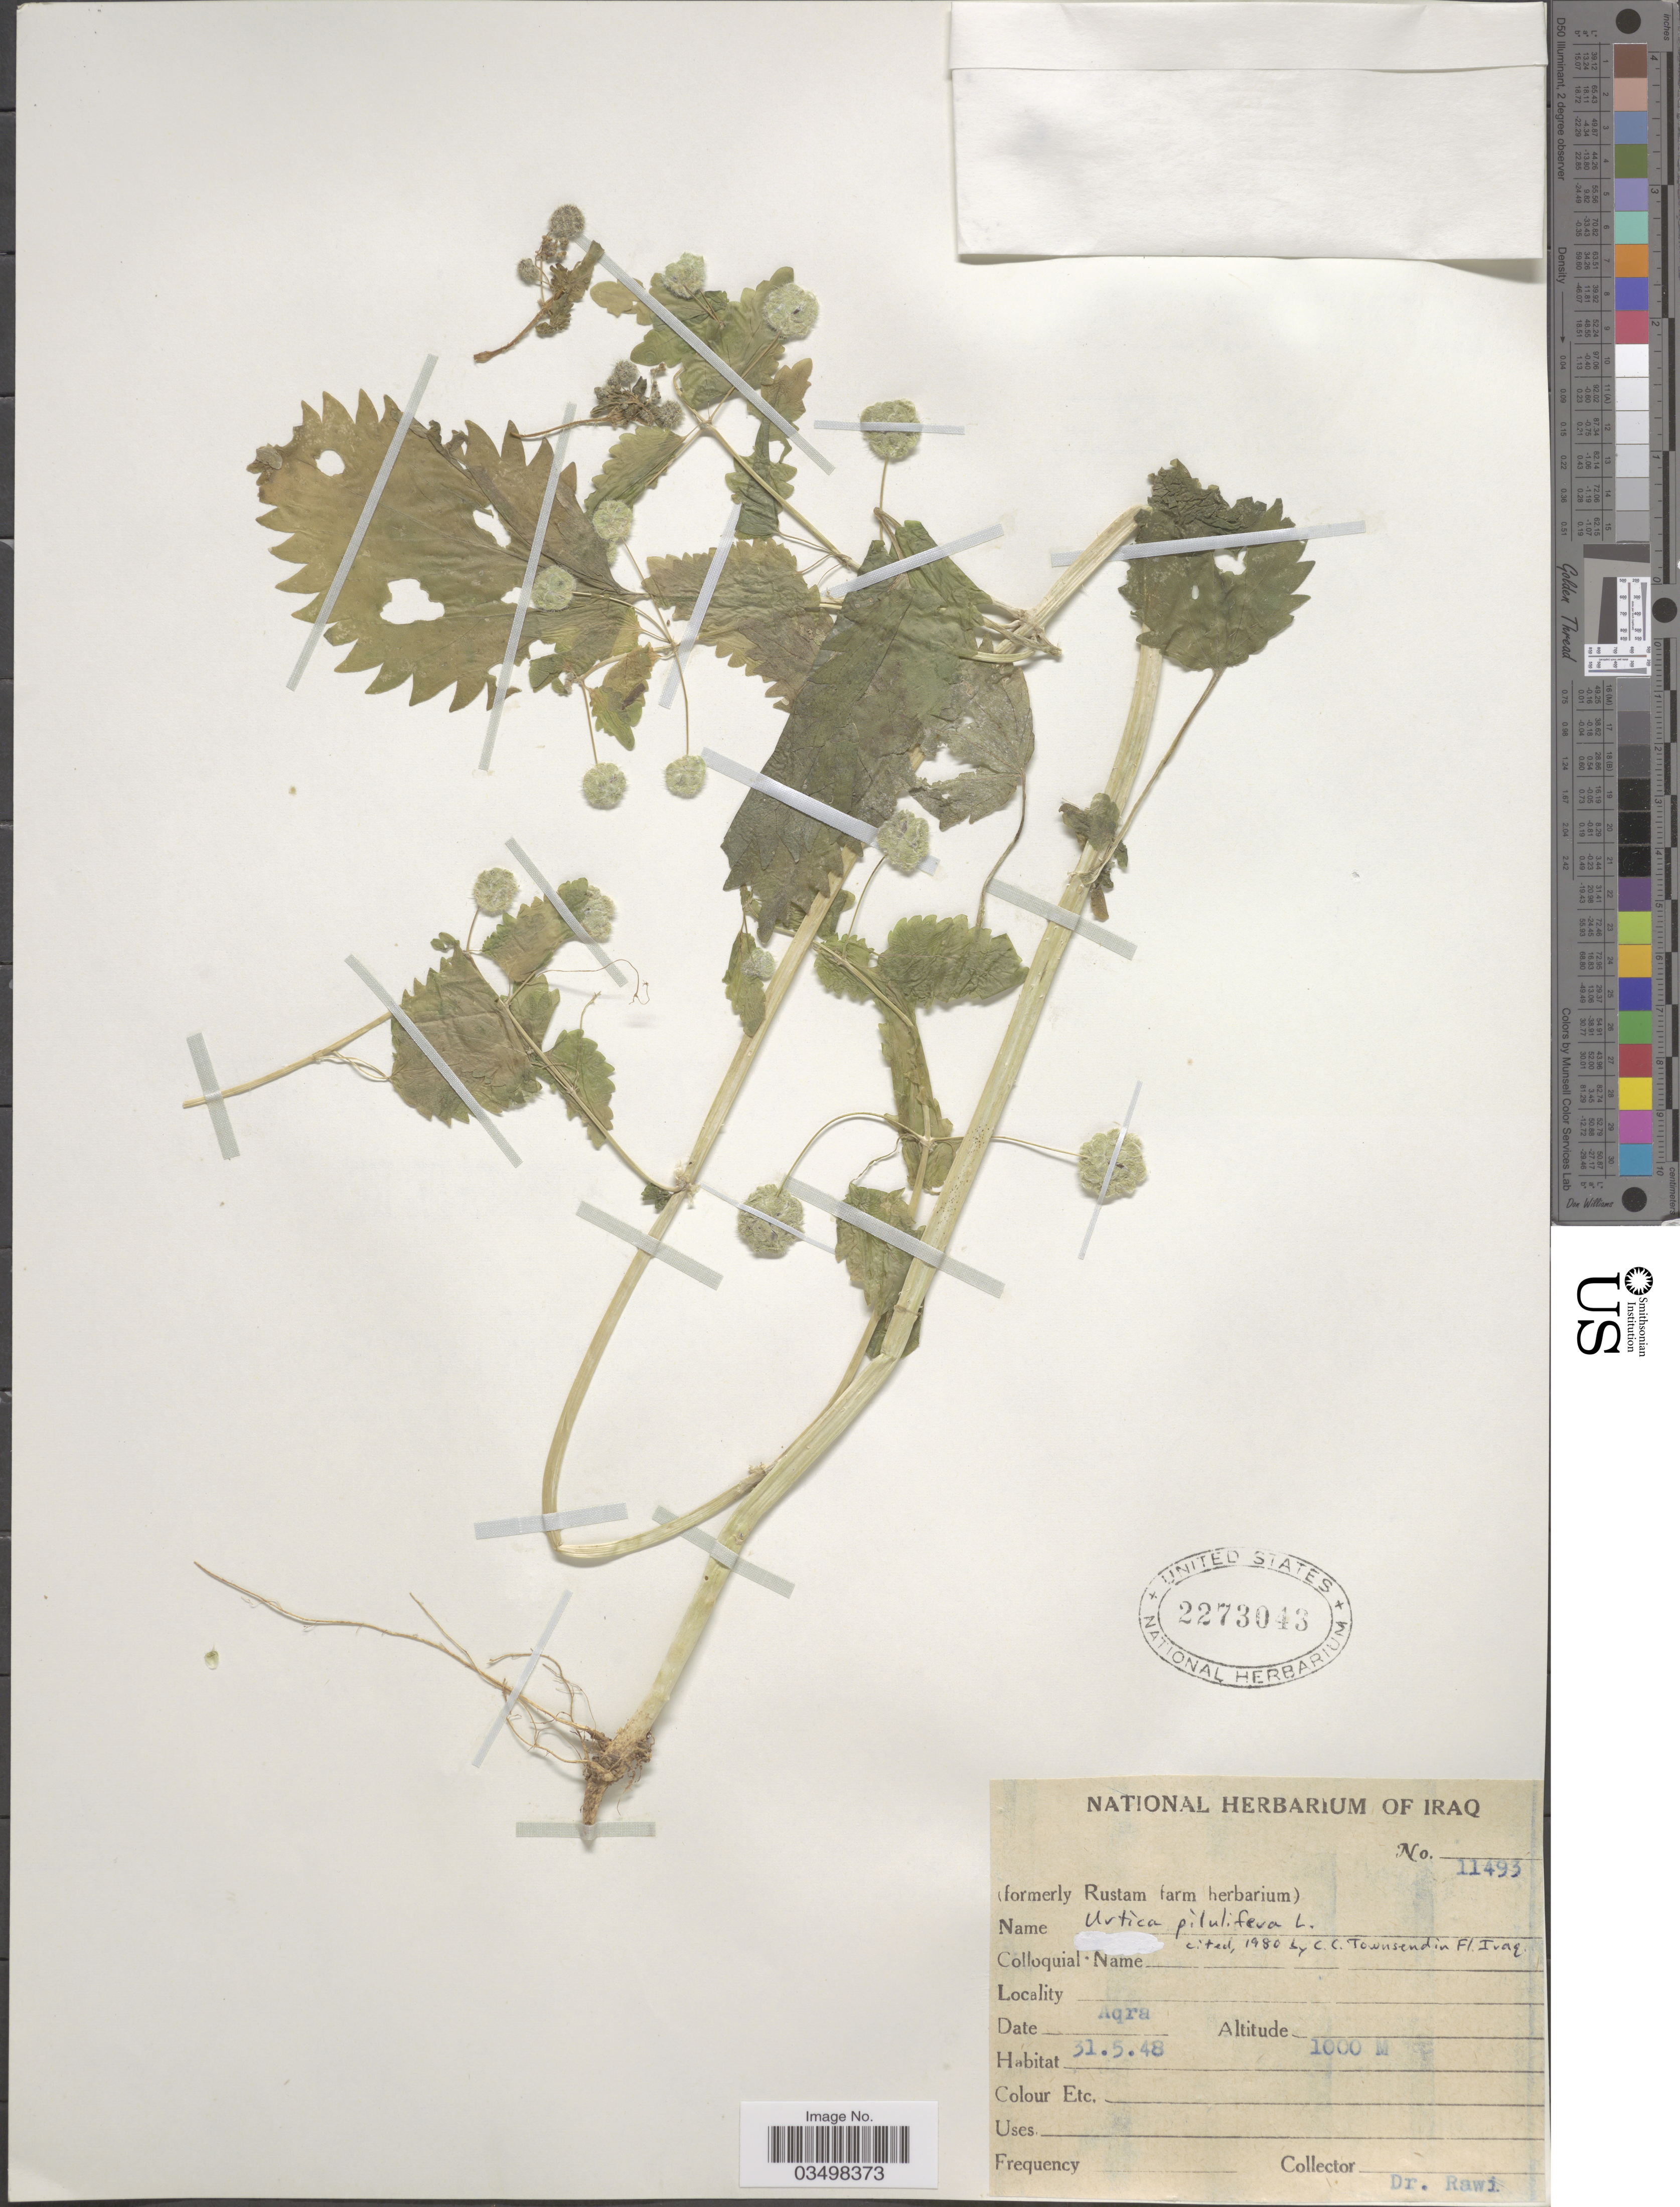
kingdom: Plantae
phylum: Tracheophyta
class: Magnoliopsida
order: Rosales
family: Urticaceae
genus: Urtica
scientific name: Urtica pilulifera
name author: L.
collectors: -. Rawi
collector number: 11493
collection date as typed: Transcribed d/m/y: 31/5/48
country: Iraq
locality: Aqra.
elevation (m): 1000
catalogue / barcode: US 2273043